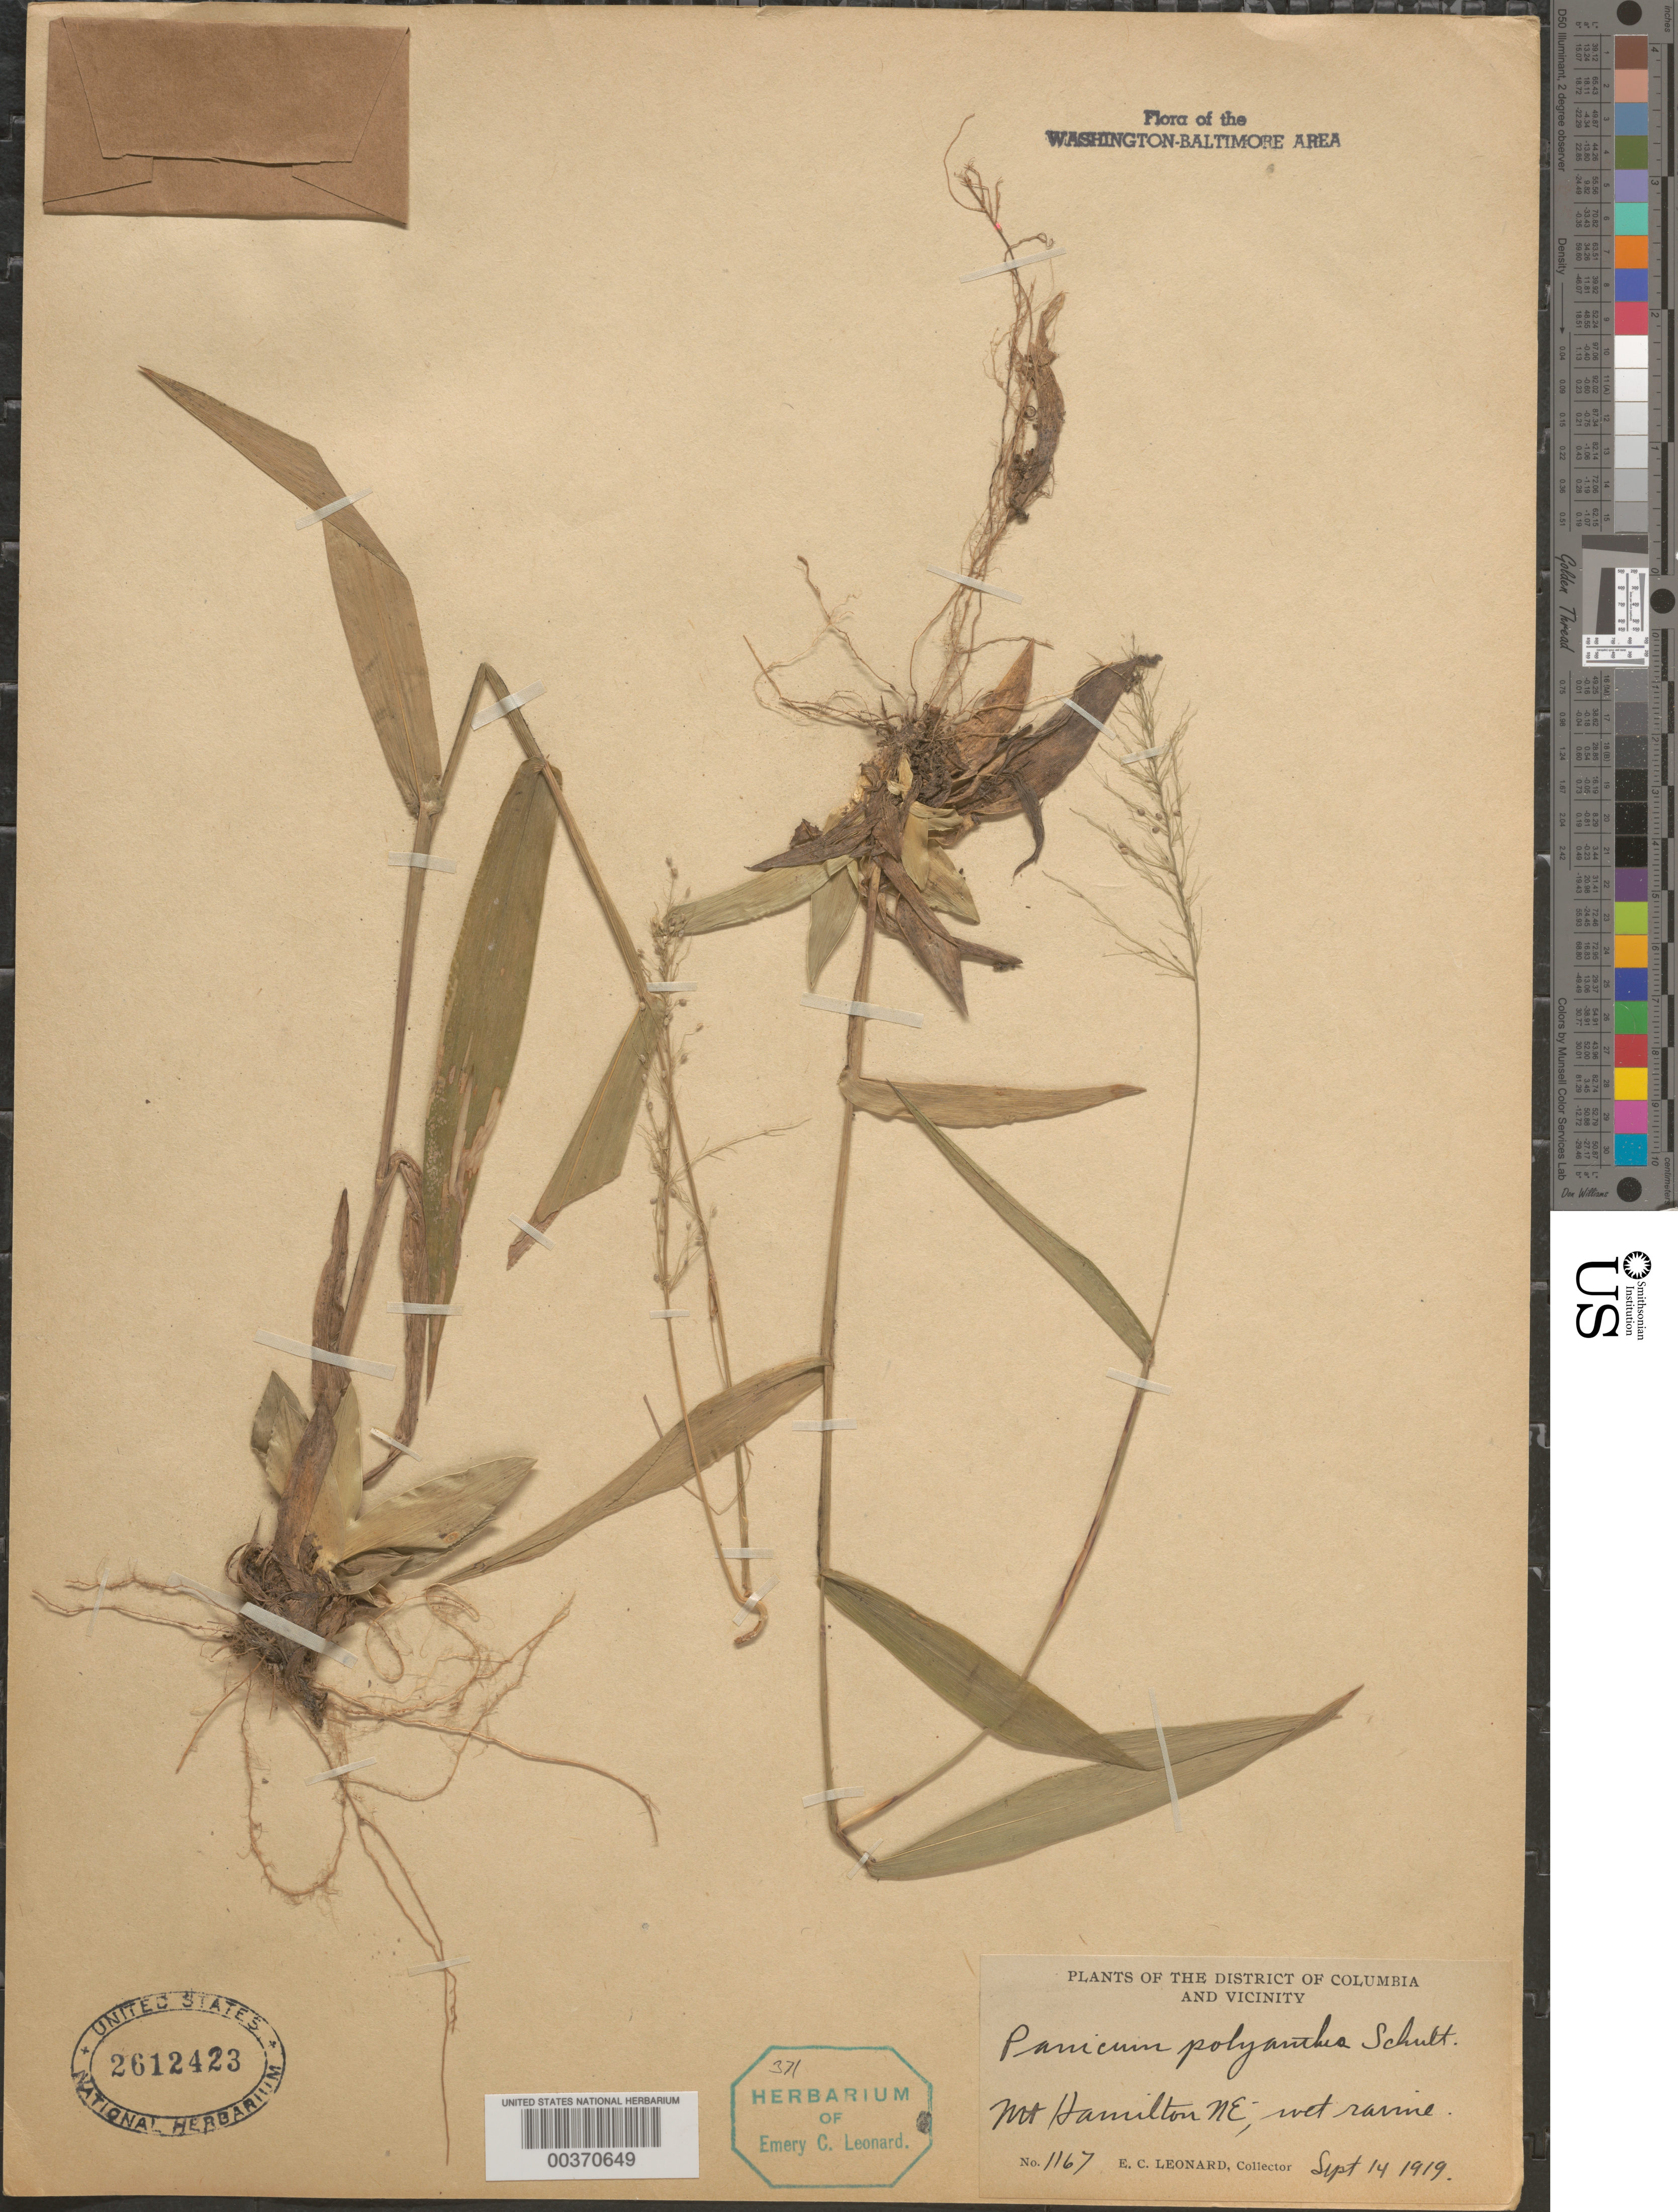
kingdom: Plantae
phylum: Tracheophyta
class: Liliopsida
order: Poales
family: Poaceae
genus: Dichanthelium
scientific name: Dichanthelium sphaerocarpon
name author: (Elliott) Gould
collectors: E. C. Leonard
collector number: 1167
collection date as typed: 14 Sep 1919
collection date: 1919-09-14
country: United States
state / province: District of Columbia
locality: Mount Hamilton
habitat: Wet ravine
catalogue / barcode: US 2612423